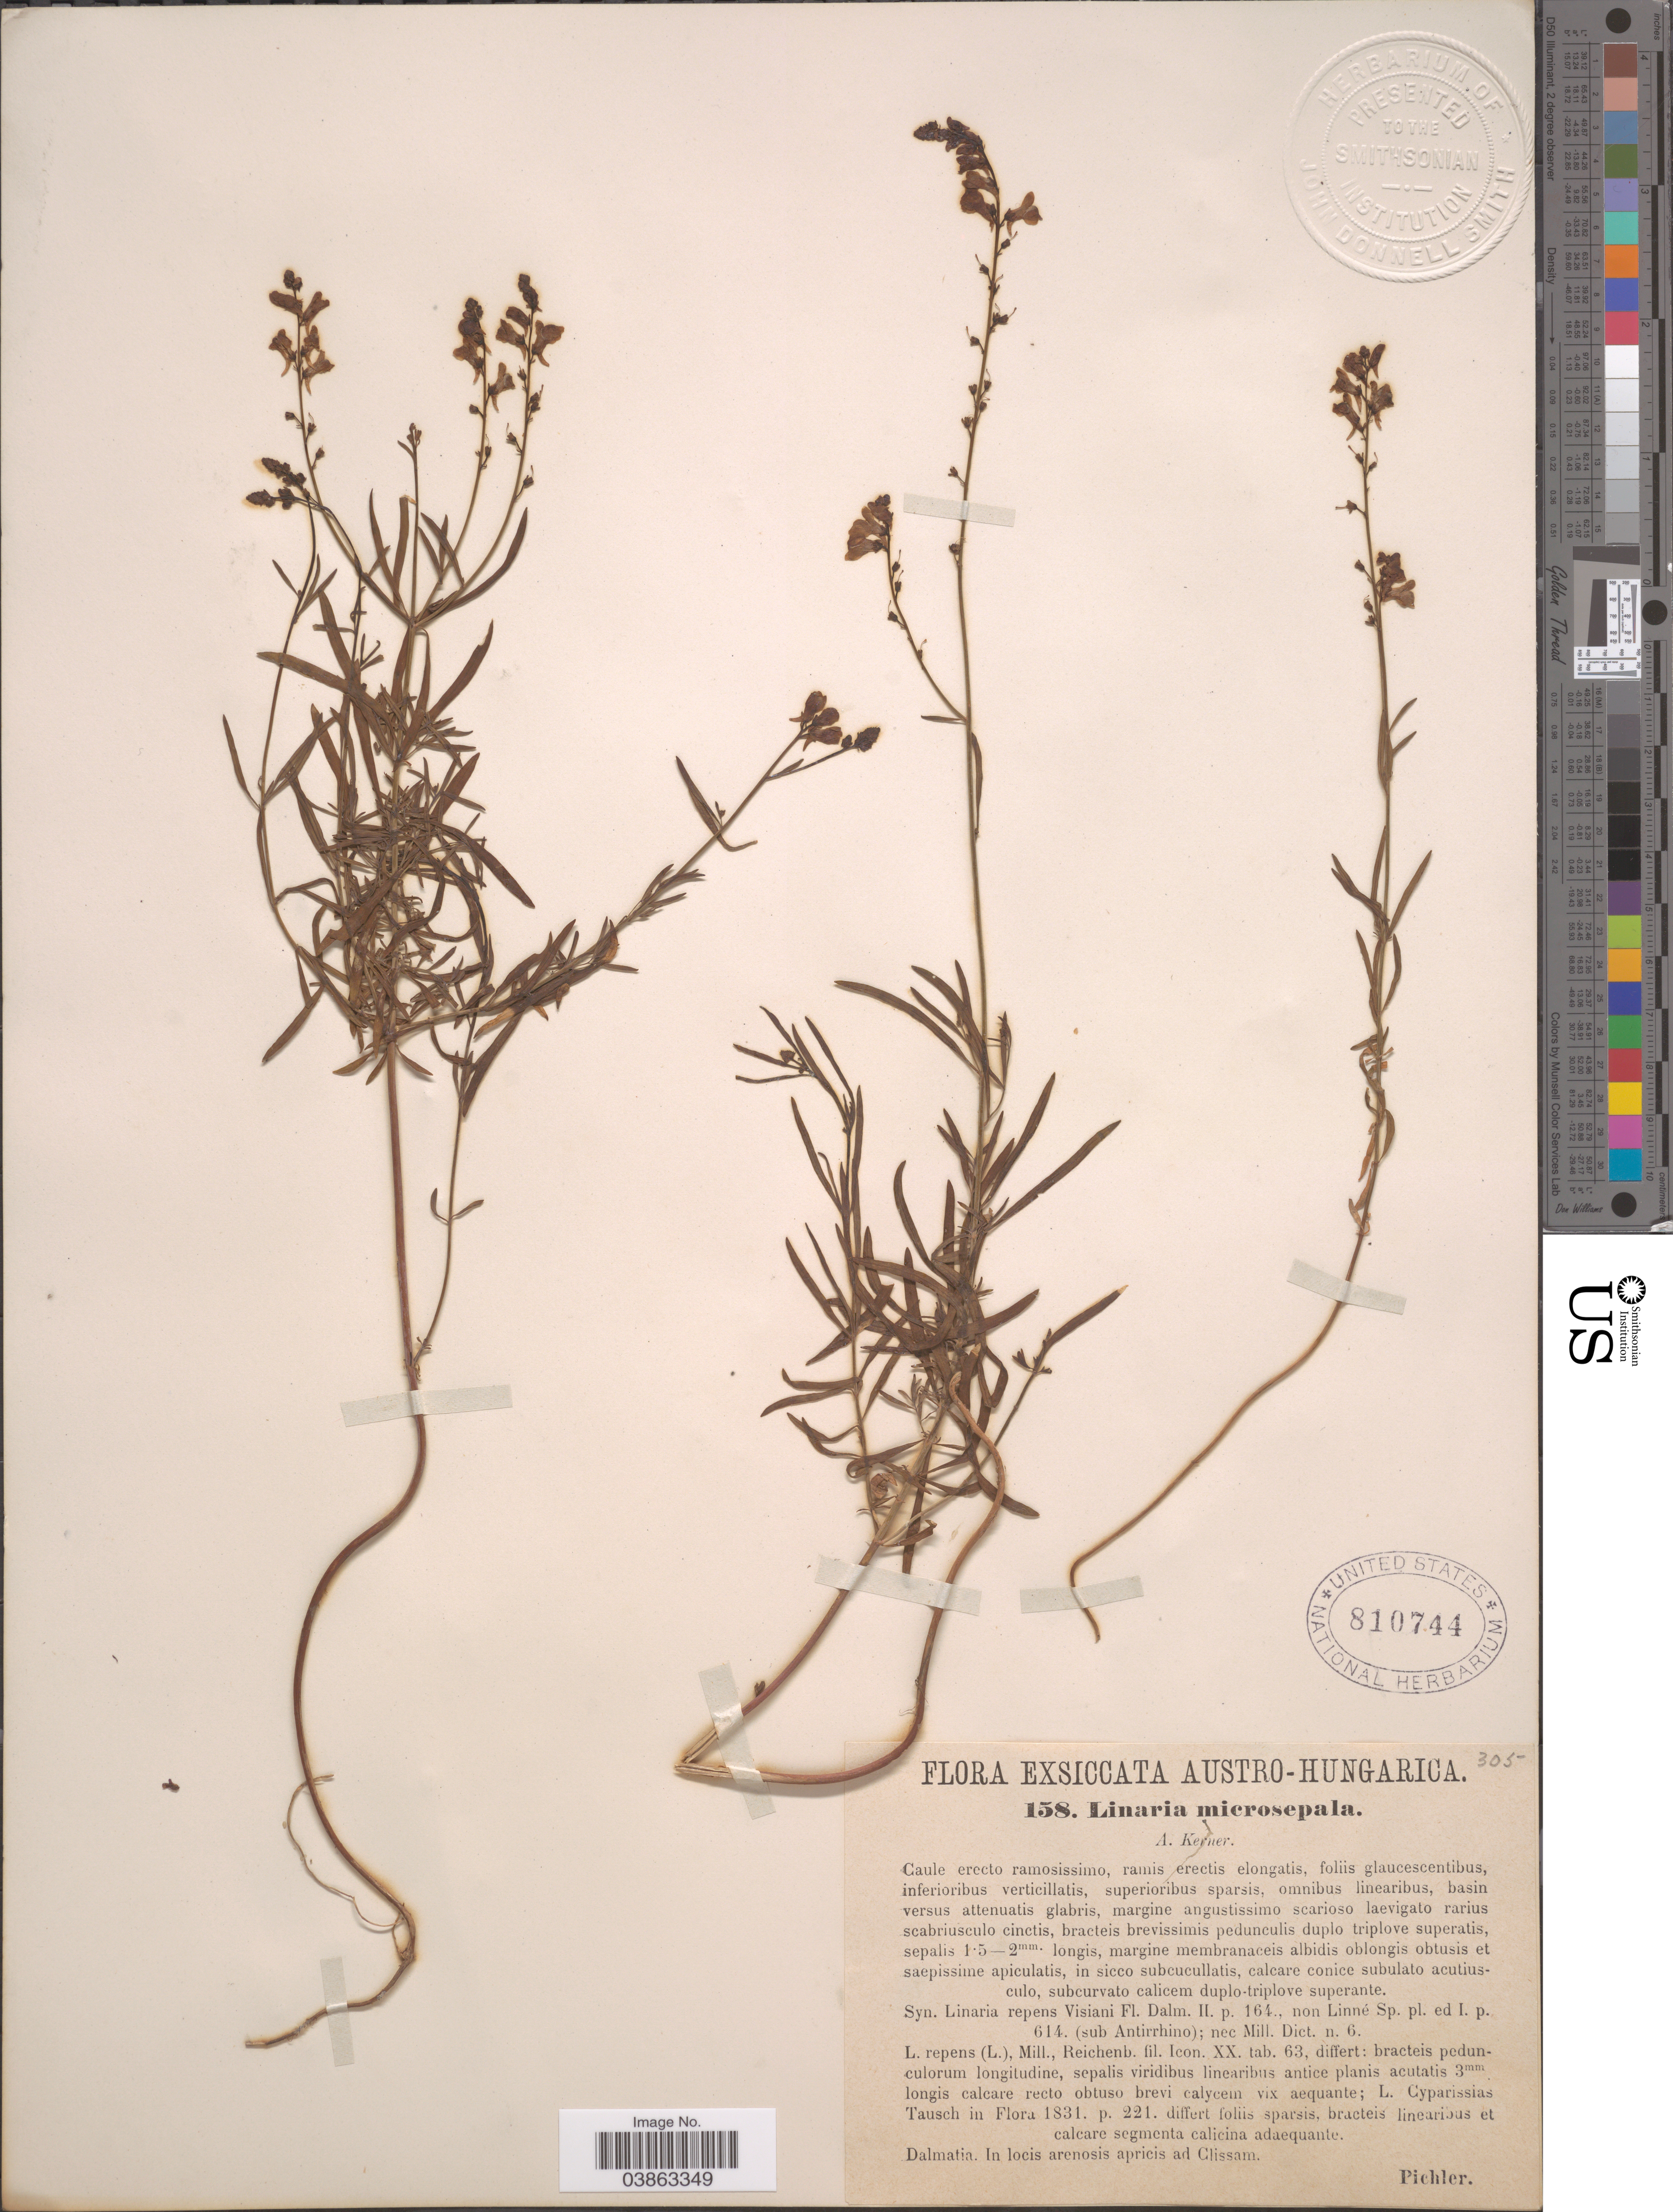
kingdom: Plantae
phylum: Tracheophyta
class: Magnoliopsida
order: Lamiales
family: Plantaginaceae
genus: Linaria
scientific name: Linaria microsepala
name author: A. Kern.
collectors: Pichler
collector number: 158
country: Croatia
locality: Austro-Hungarica. Dalmatia. In locis arenosis apricis ad Clissam.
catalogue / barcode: US 810744